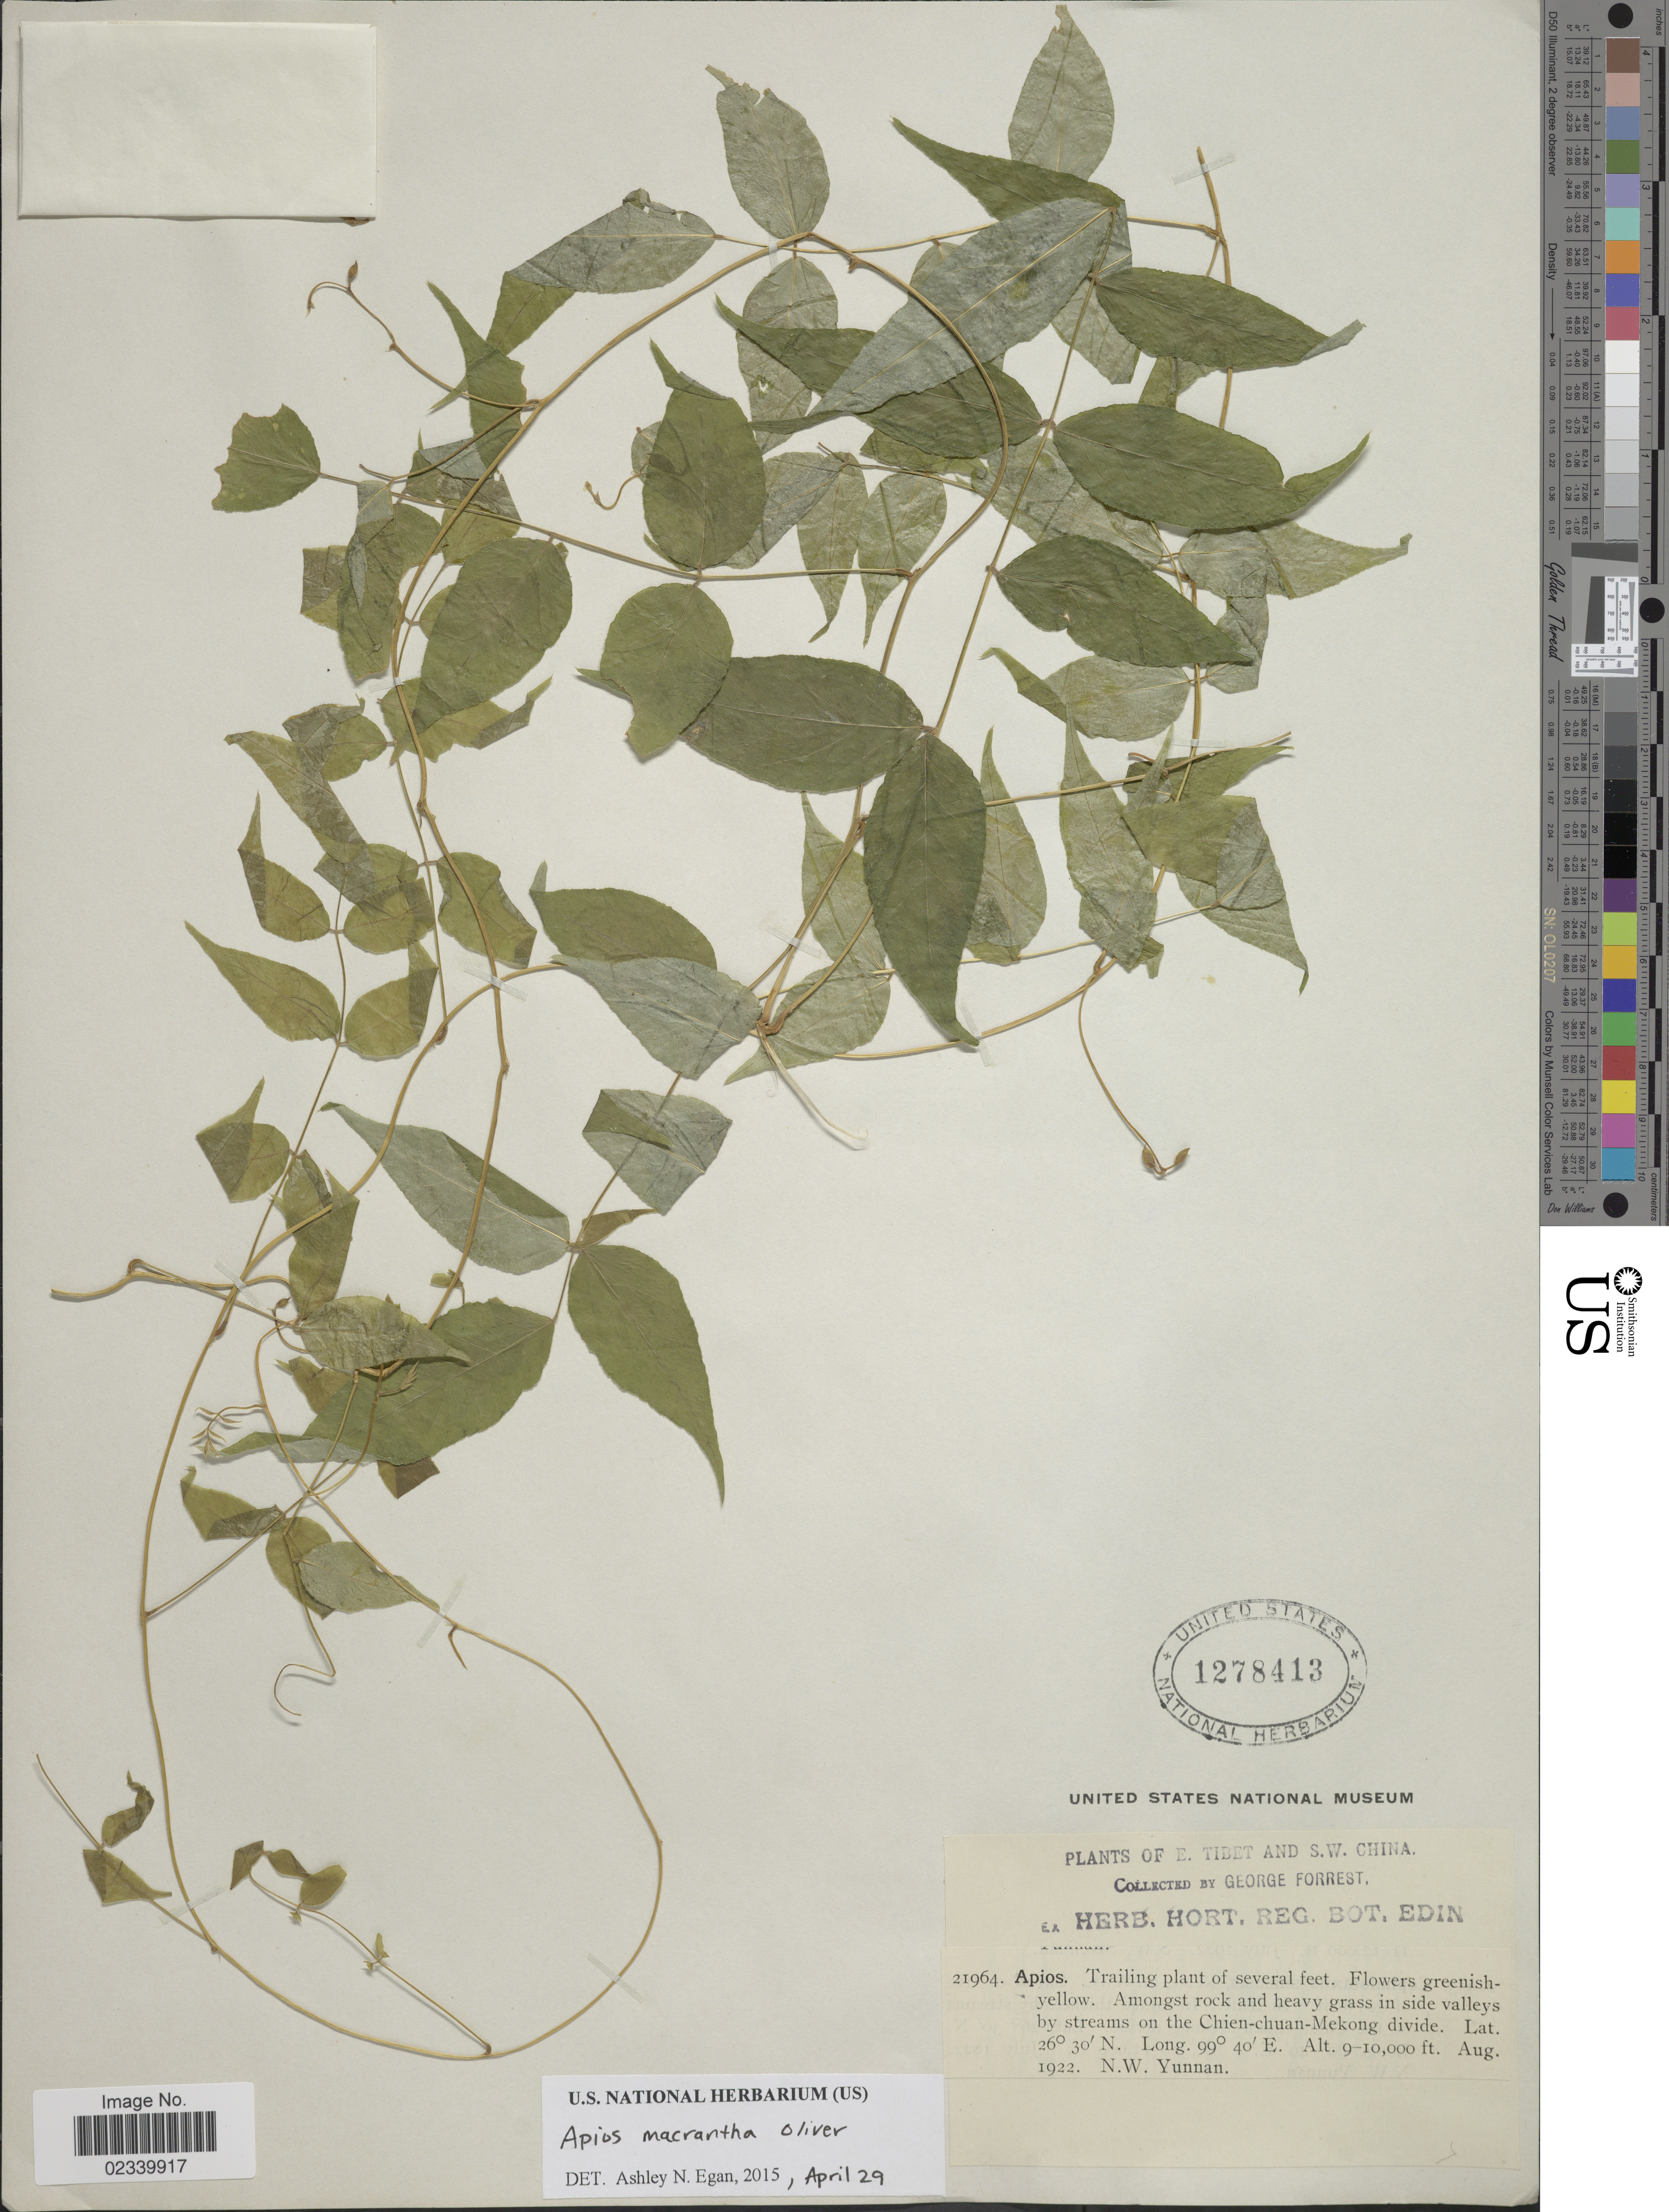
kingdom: Plantae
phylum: Tracheophyta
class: Magnoliopsida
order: Fabales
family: Fabaceae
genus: Apios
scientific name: Apios macrantha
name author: Oliv.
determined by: Egan, Ashley N., (US), Smithsonian Institution - National Museum of Natural History (UNITED STATES)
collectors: G. Forrest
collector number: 21964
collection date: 1922-08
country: China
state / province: Yunnan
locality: E.Tibet and S.W. China, Amongst rock and heavy grass in side valleys by streams on the Chien-chuan-Mekong divide, N.W. Yunnan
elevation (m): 2743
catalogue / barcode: US 1278413